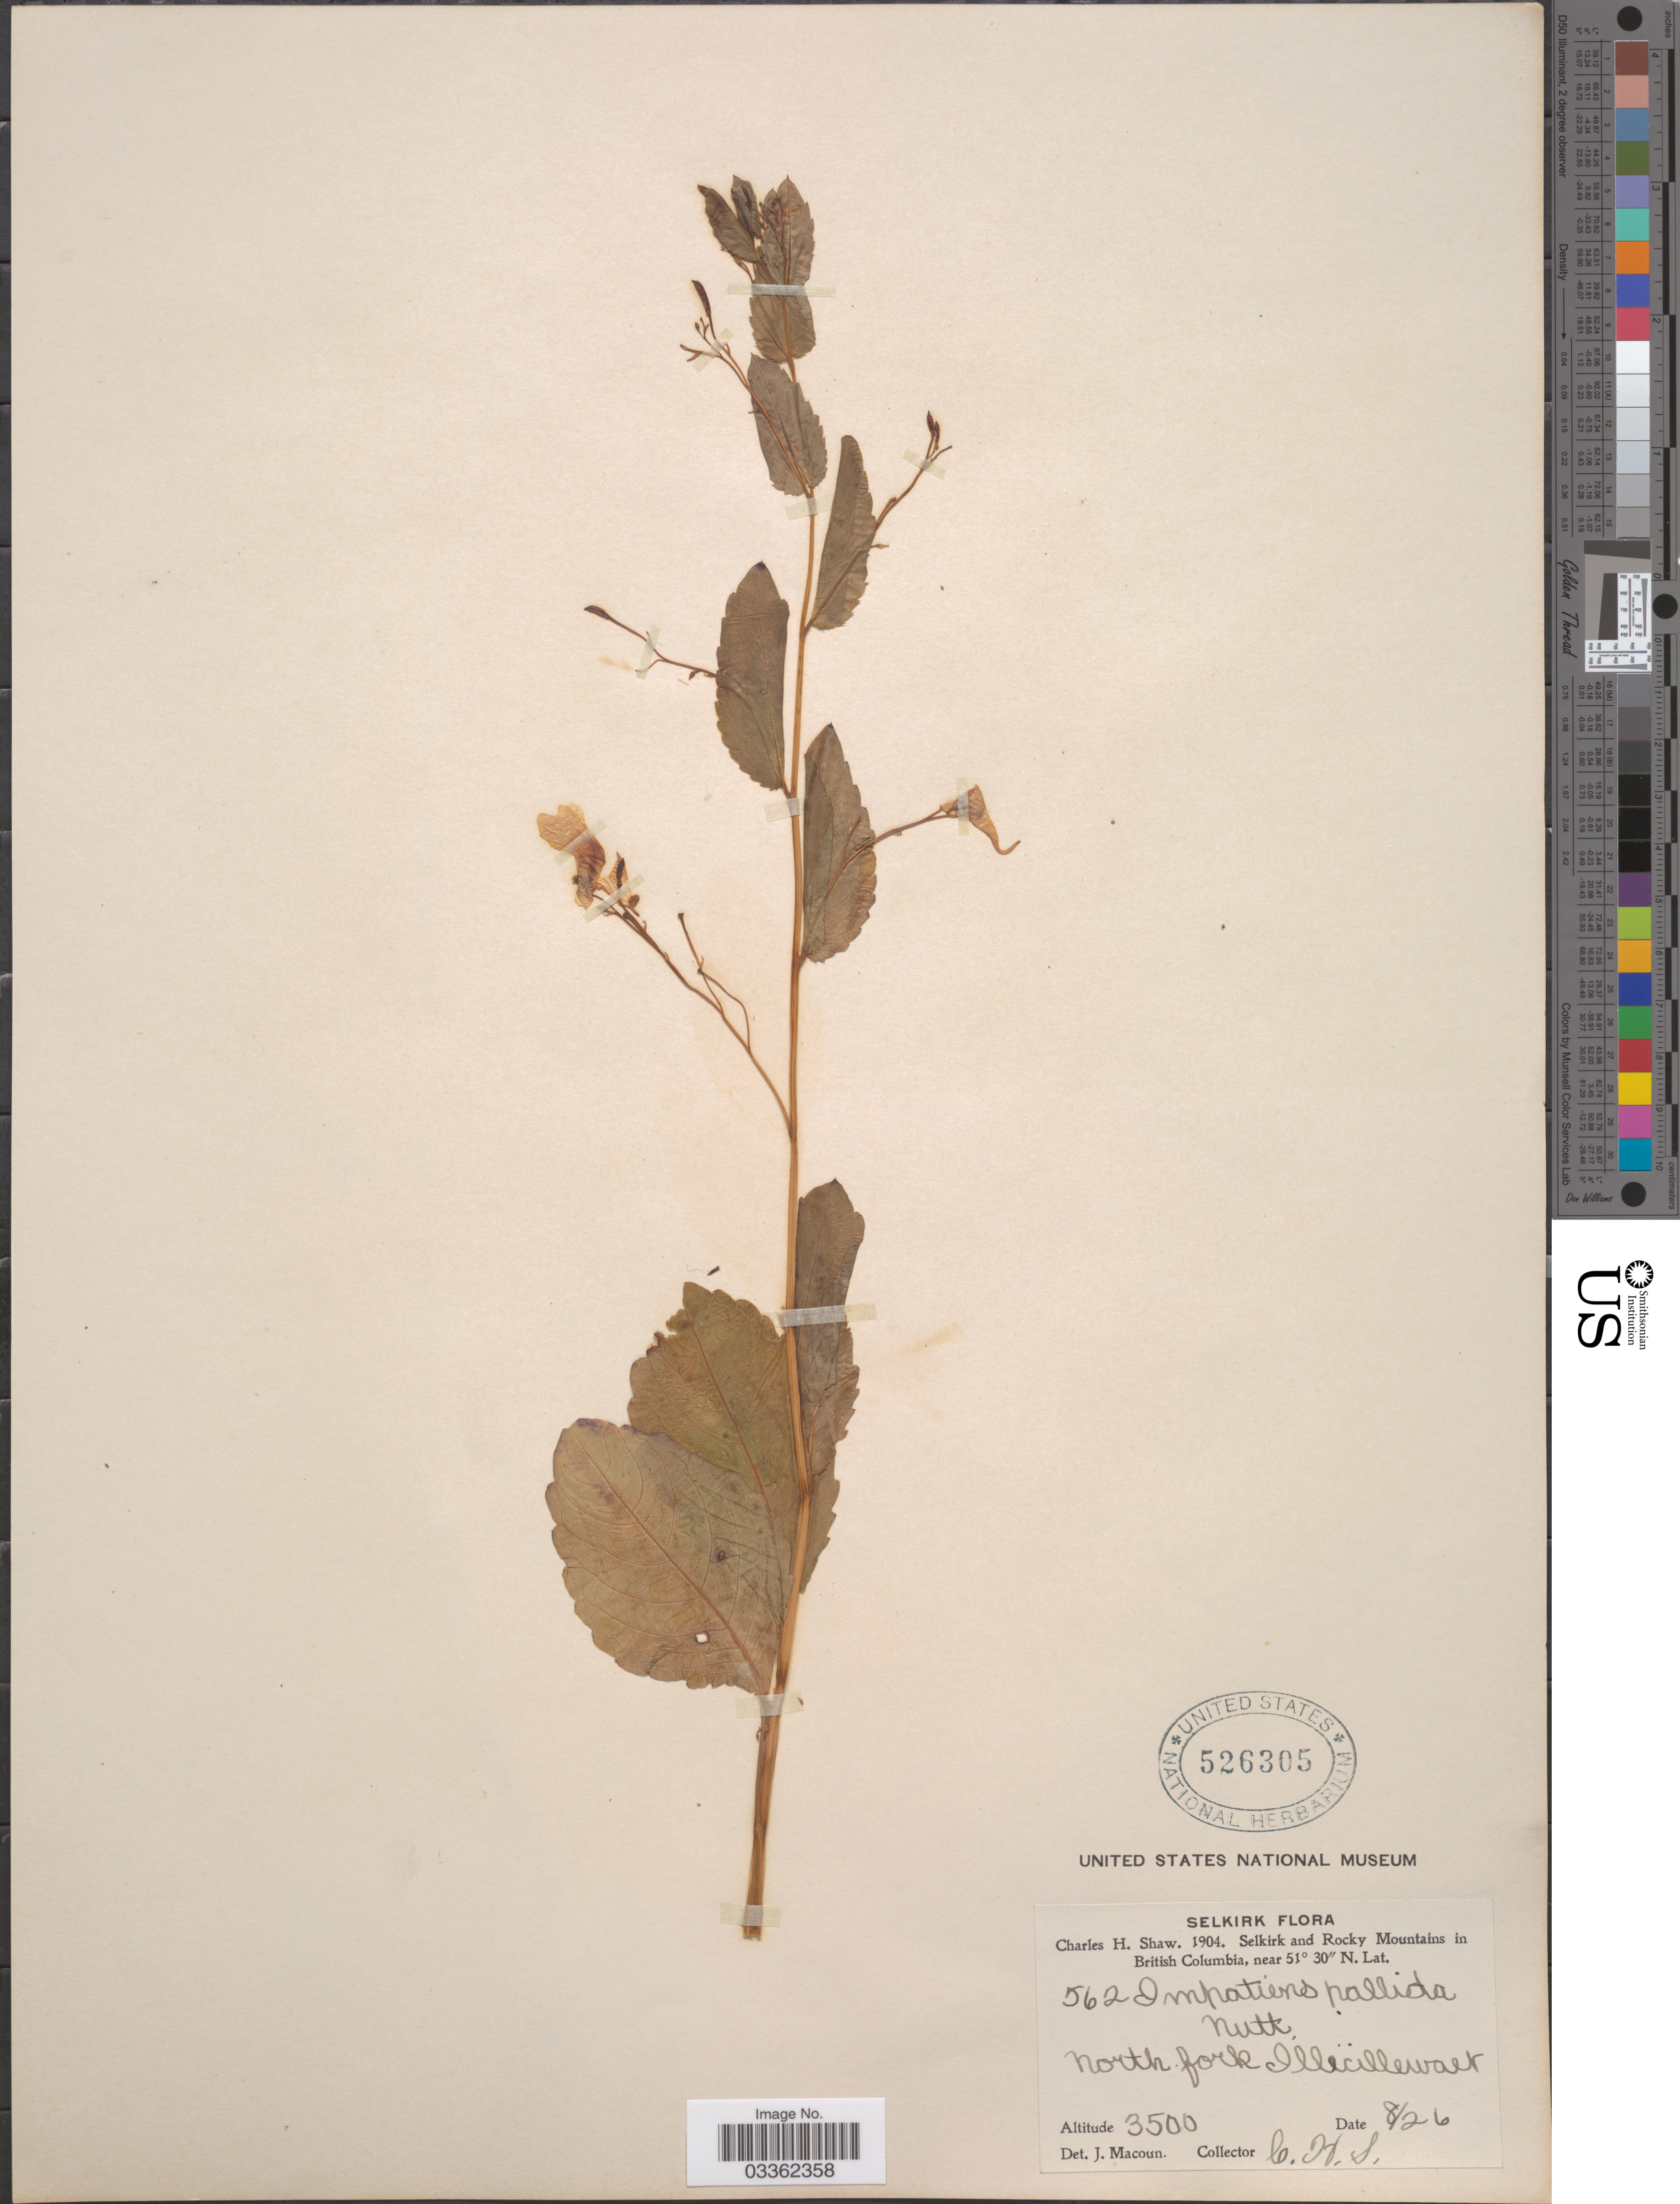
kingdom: Plantae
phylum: Tracheophyta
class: Magnoliopsida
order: Ericales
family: Balsaminaceae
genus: Impatiens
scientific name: Impatiens occidentalis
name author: Rydb.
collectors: C. H. Shaw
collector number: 562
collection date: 1904-08-26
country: Canada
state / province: British Columbia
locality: Selkirk, Selkirk and Rocky Mountains in British Columbia, North Fork Illecillewaet.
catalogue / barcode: US 526305